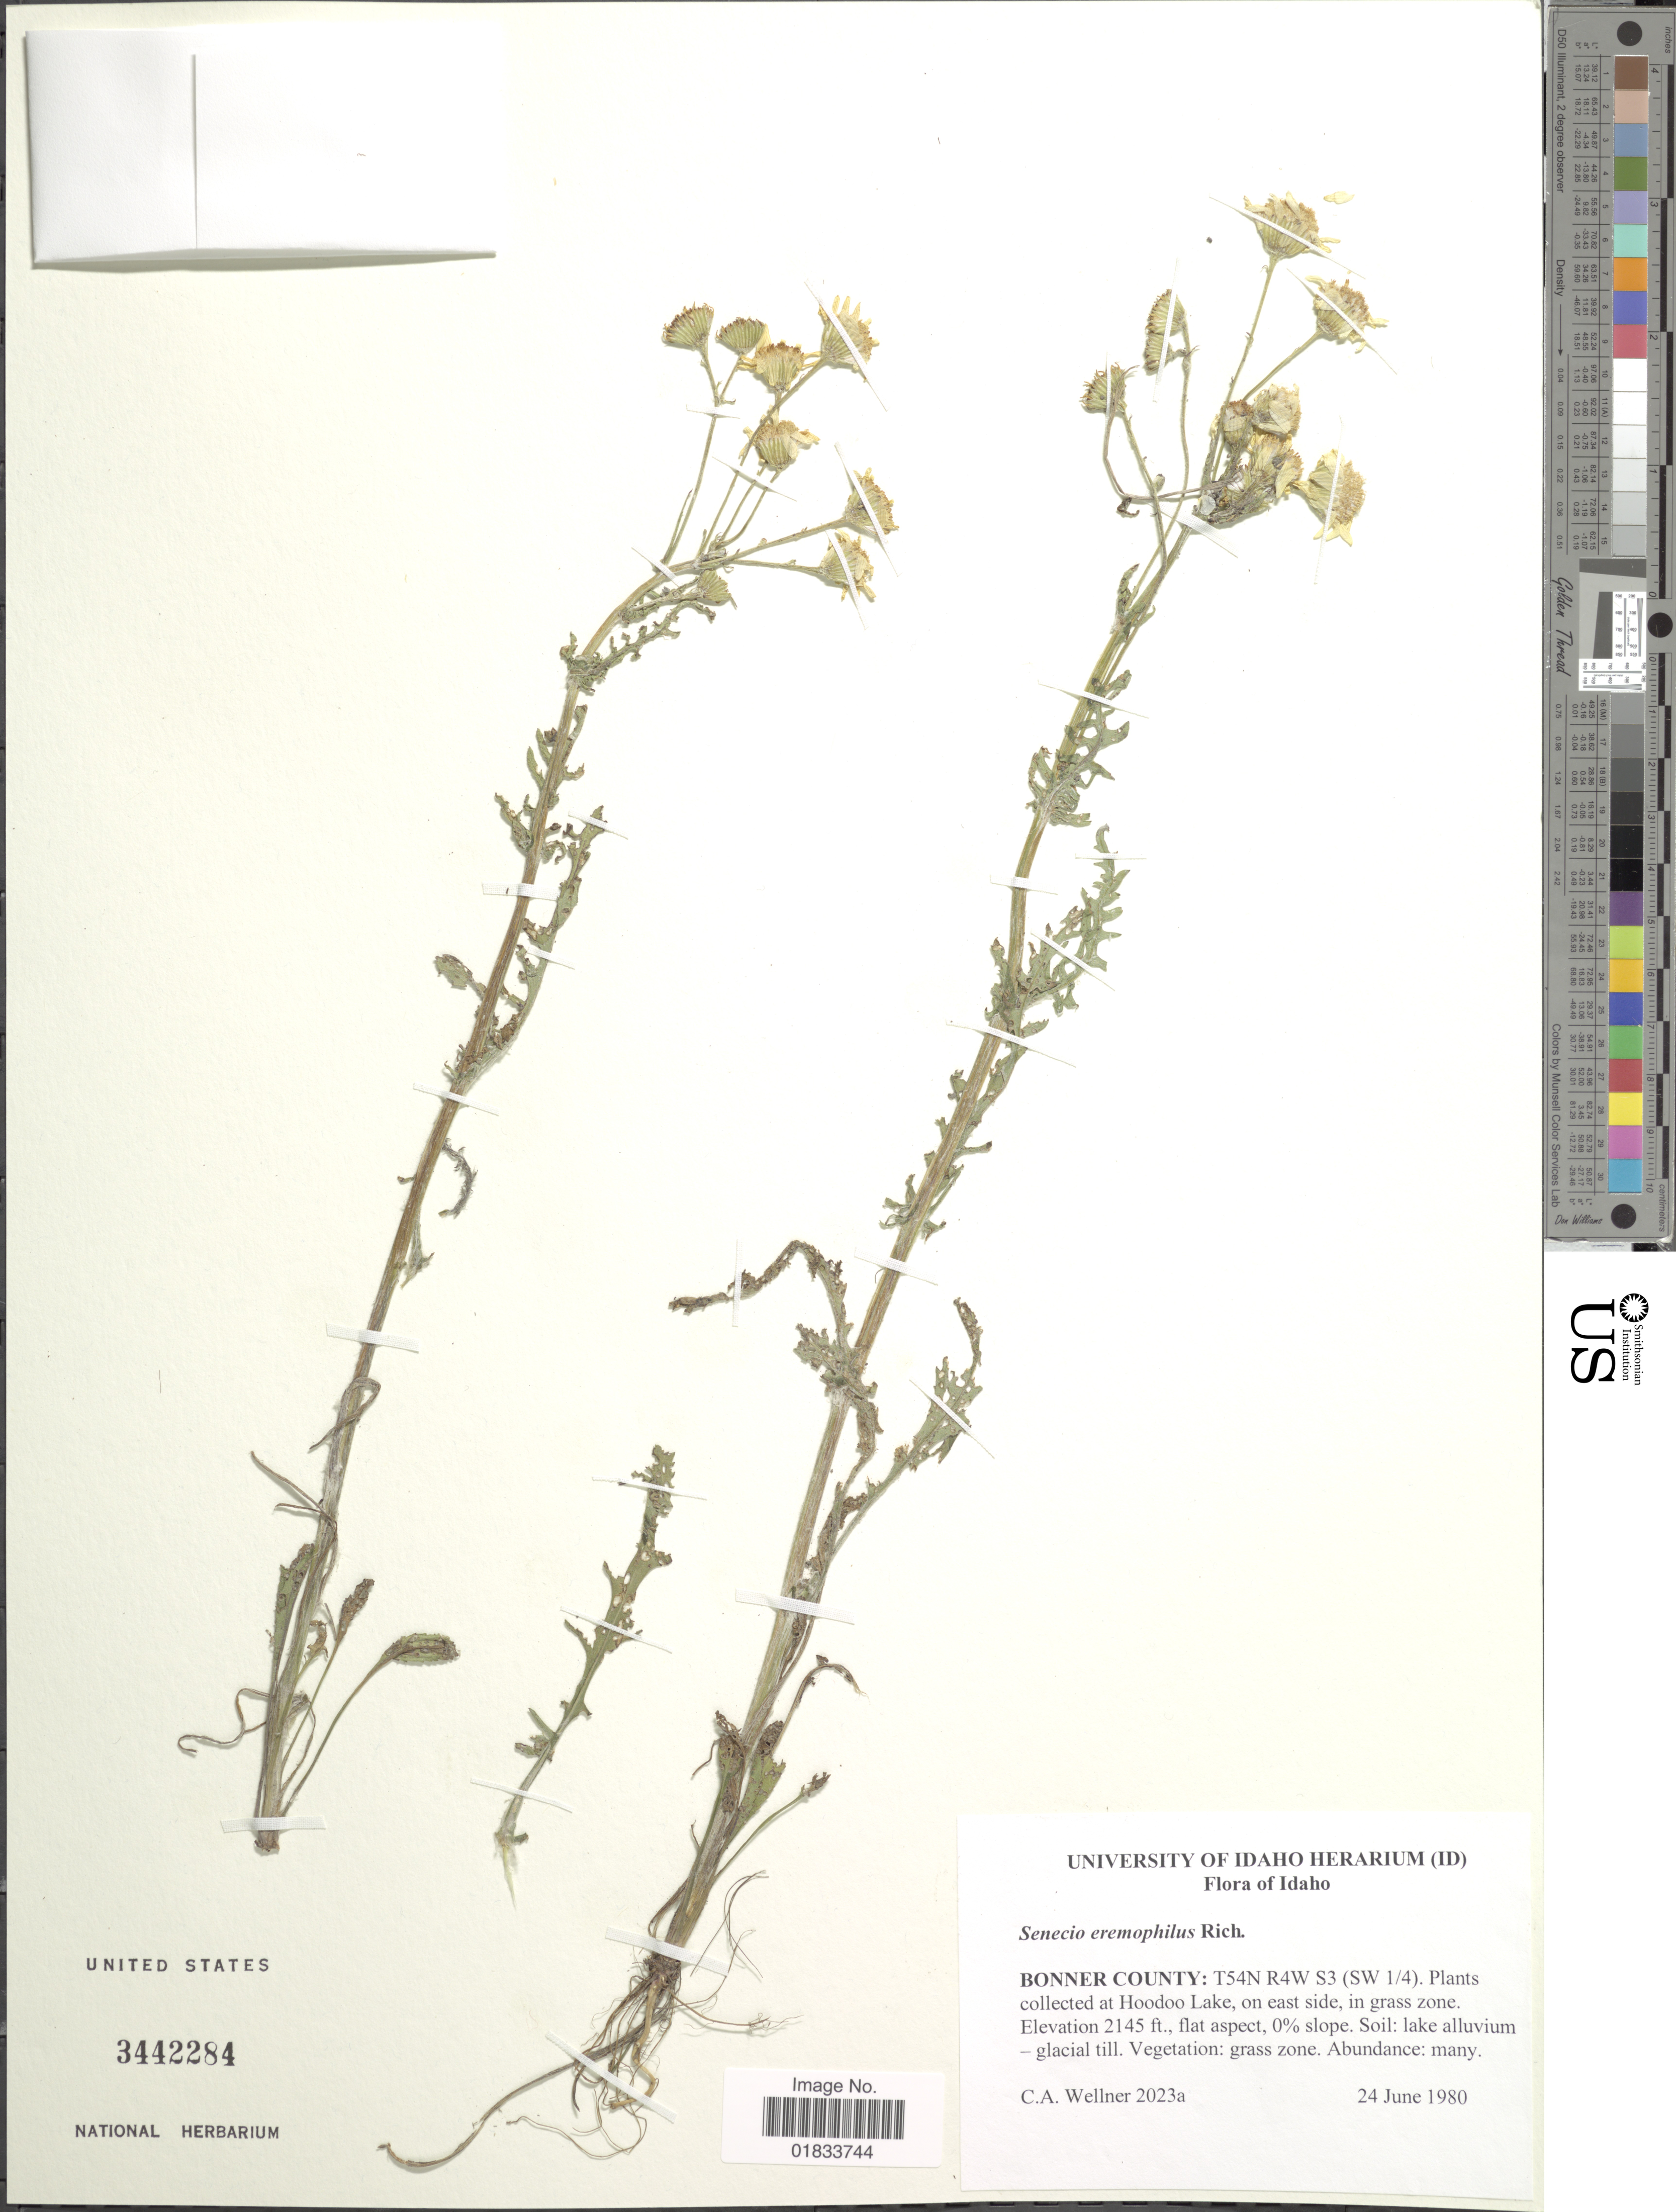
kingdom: Plantae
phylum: Tracheophyta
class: Magnoliopsida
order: Asterales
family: Asteraceae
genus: Senecio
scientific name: Senecio eremophilus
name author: Richardson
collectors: C. Wellner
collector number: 2023a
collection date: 1980-06-24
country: United States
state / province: Idaho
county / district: Bonner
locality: Bonner County: T54N R4W S3 (SW1/4). Hoodoo Lake, on east side, in grass zone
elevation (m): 654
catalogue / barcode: US 3442284